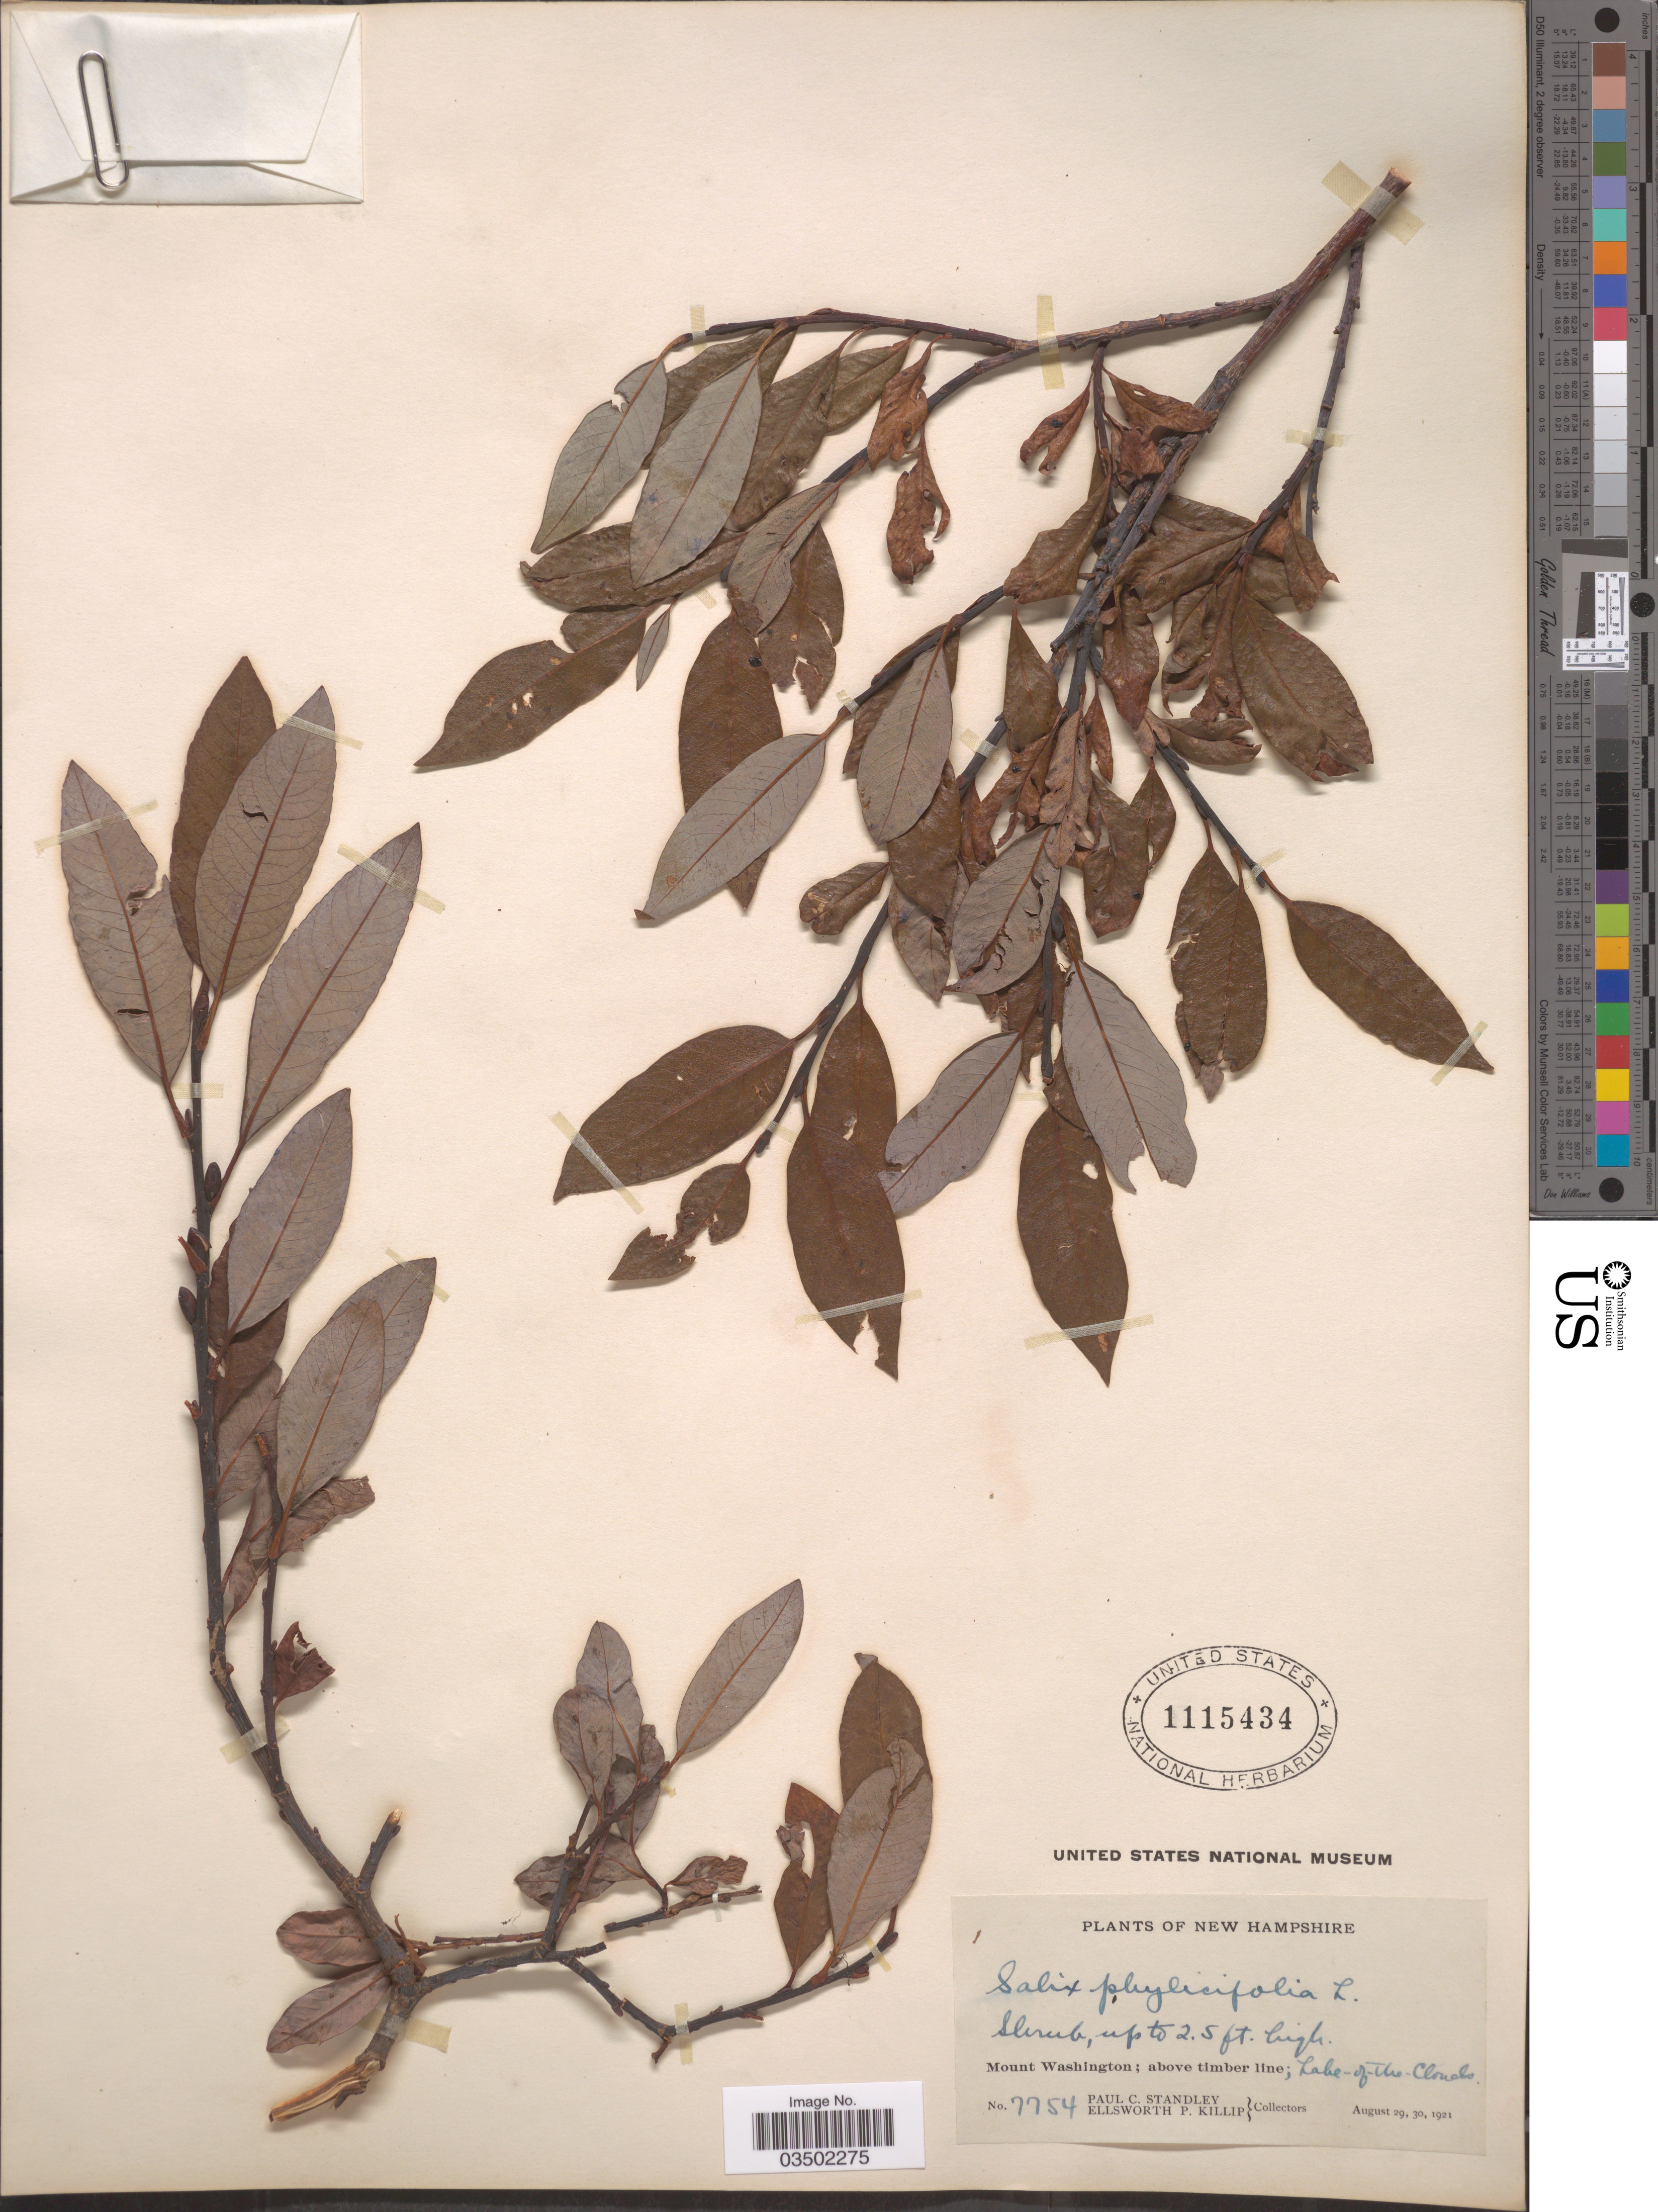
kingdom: Plantae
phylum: Tracheophyta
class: Magnoliopsida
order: Malpighiales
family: Salicaceae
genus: Salix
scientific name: Salix planifolia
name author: Pursh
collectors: P. C. Standley & E. P. Killip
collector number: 7754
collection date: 1921-08-29/1921-08-30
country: United States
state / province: New Hampshire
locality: Mount Washington; above timber line; Lake-of-The-Clouds.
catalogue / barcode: US 1115434